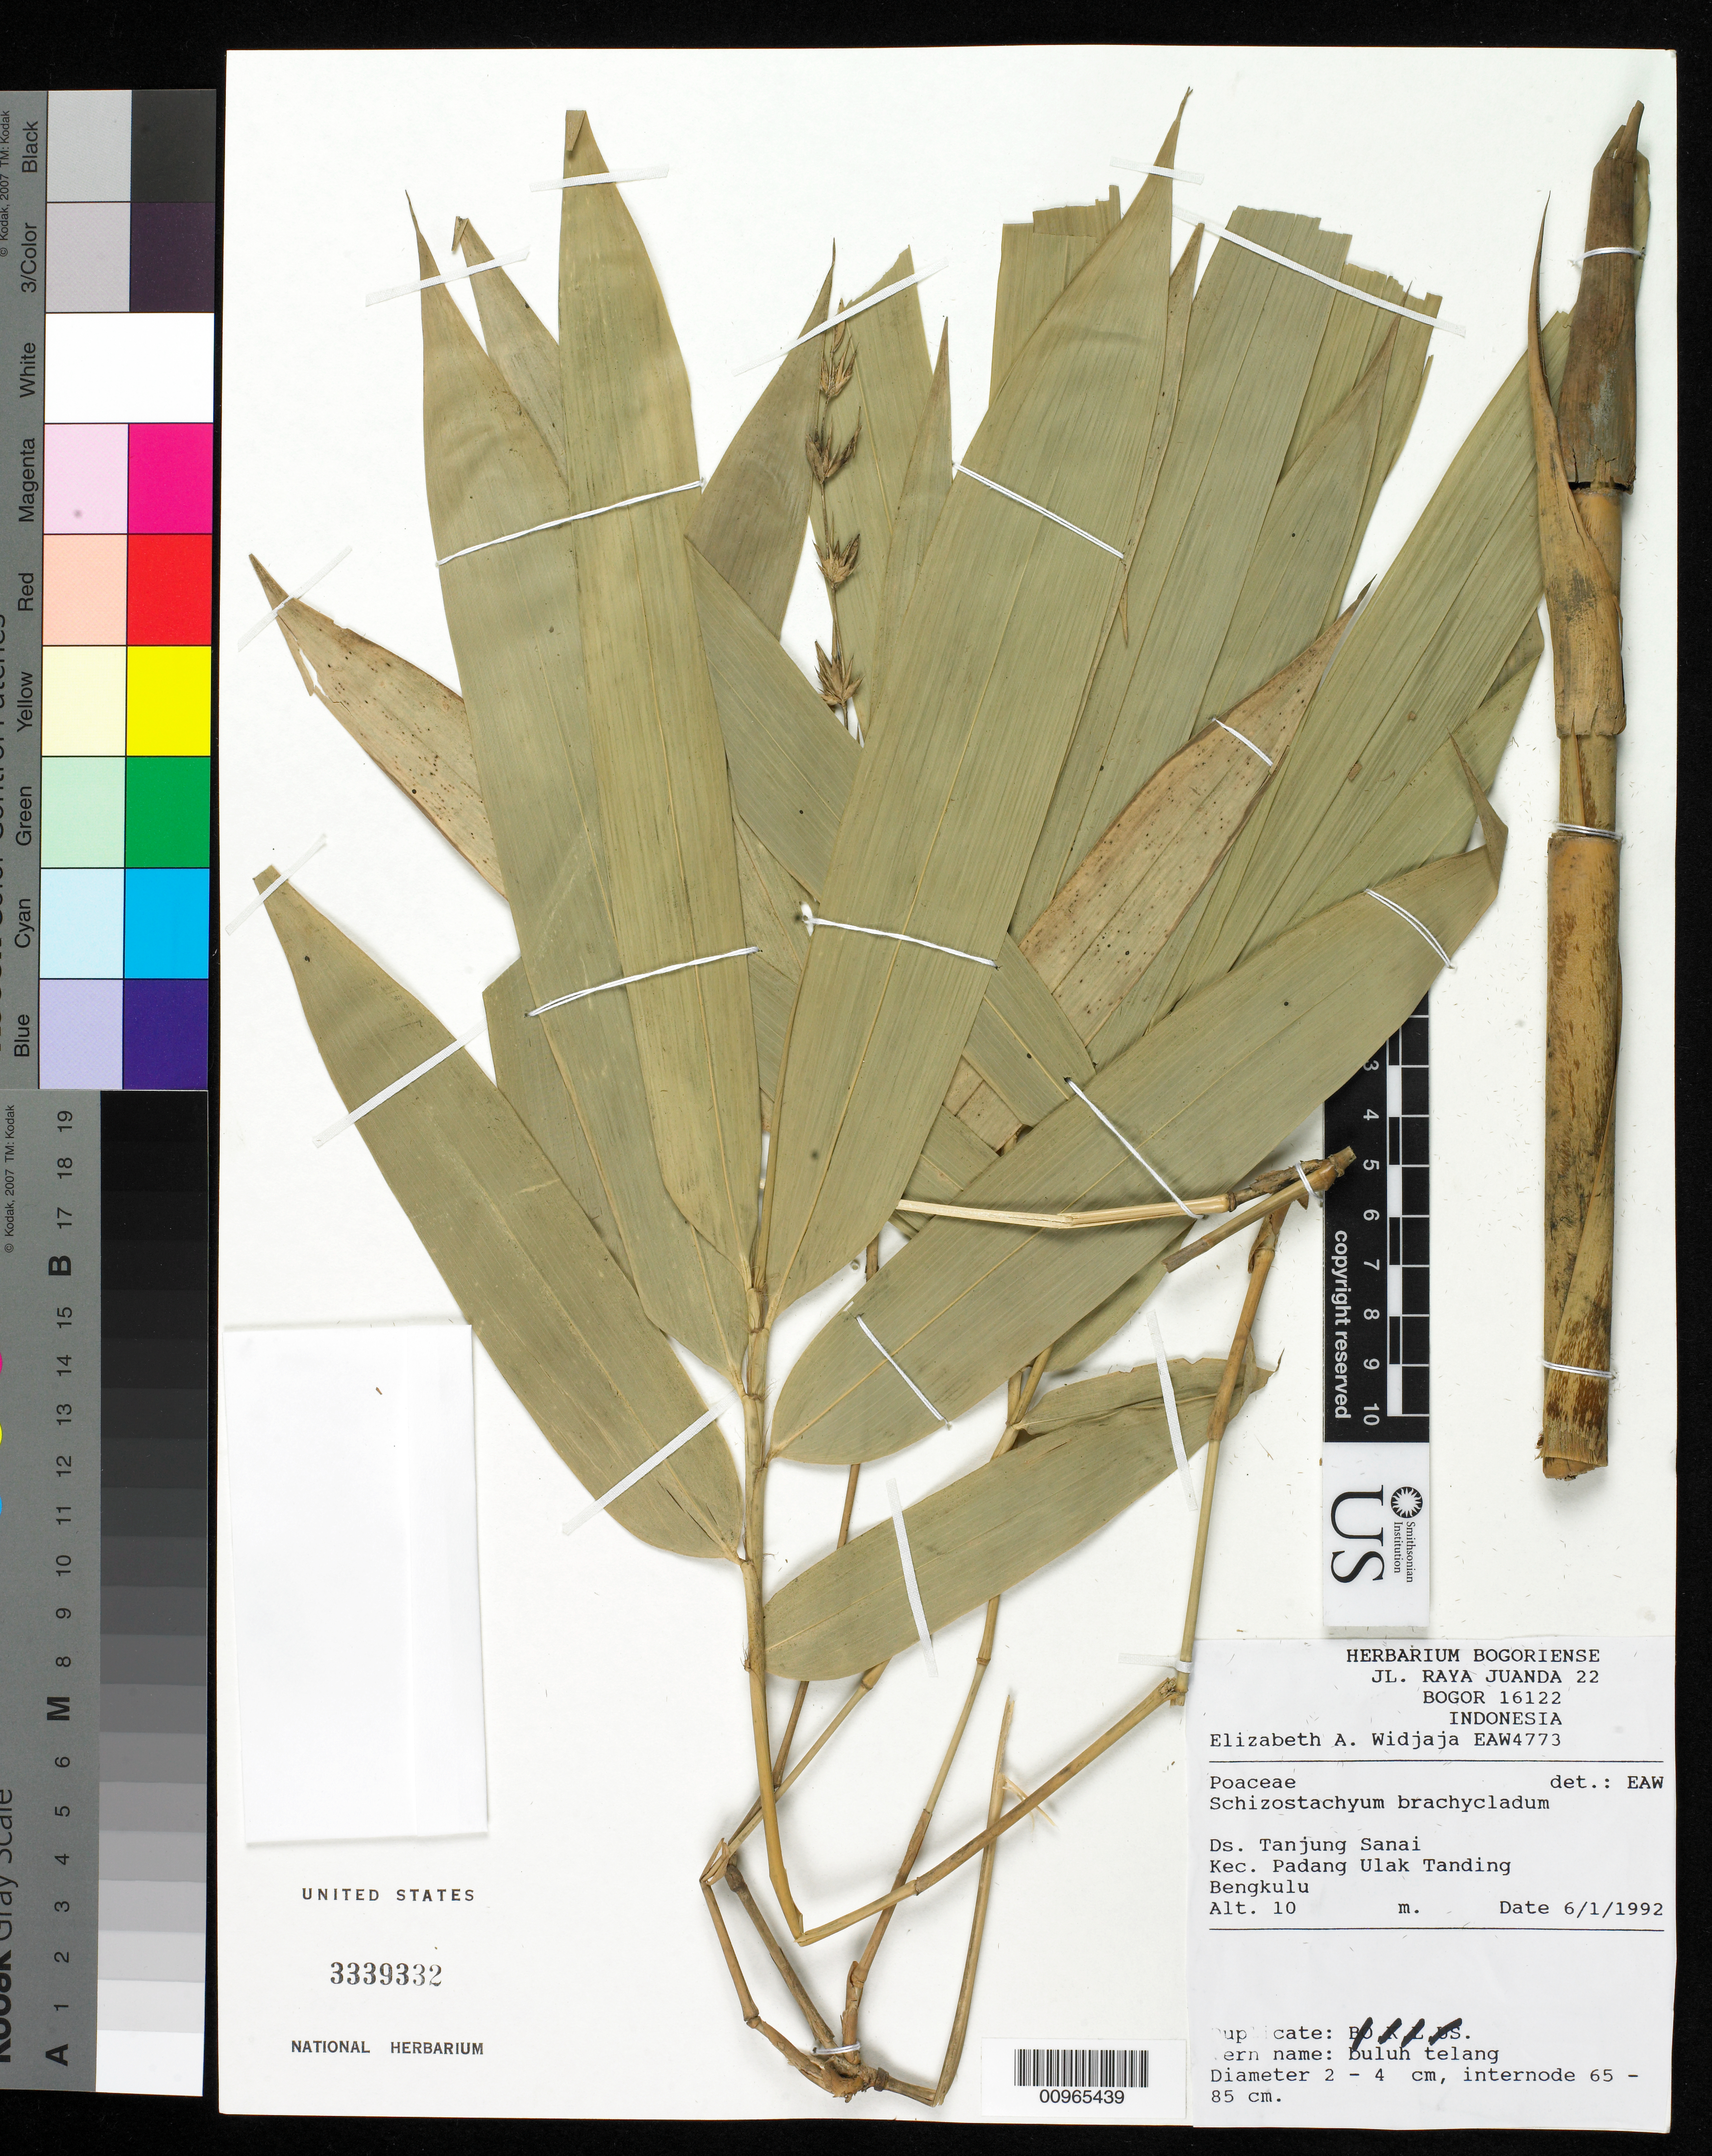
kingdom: Plantae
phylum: Tracheophyta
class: Liliopsida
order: Poales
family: Poaceae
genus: Schizostachyum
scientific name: Schizostachyum brachycladum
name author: (Kurz ex Munro) Kurz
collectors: E. A. Widjaja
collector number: EAW 4773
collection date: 1992-01-06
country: Indonesia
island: Sumatra I.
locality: Ds. Tanjung Sanai, Kec. Padang Ulak Tanding, Bengkulu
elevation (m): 10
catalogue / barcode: US 3339332